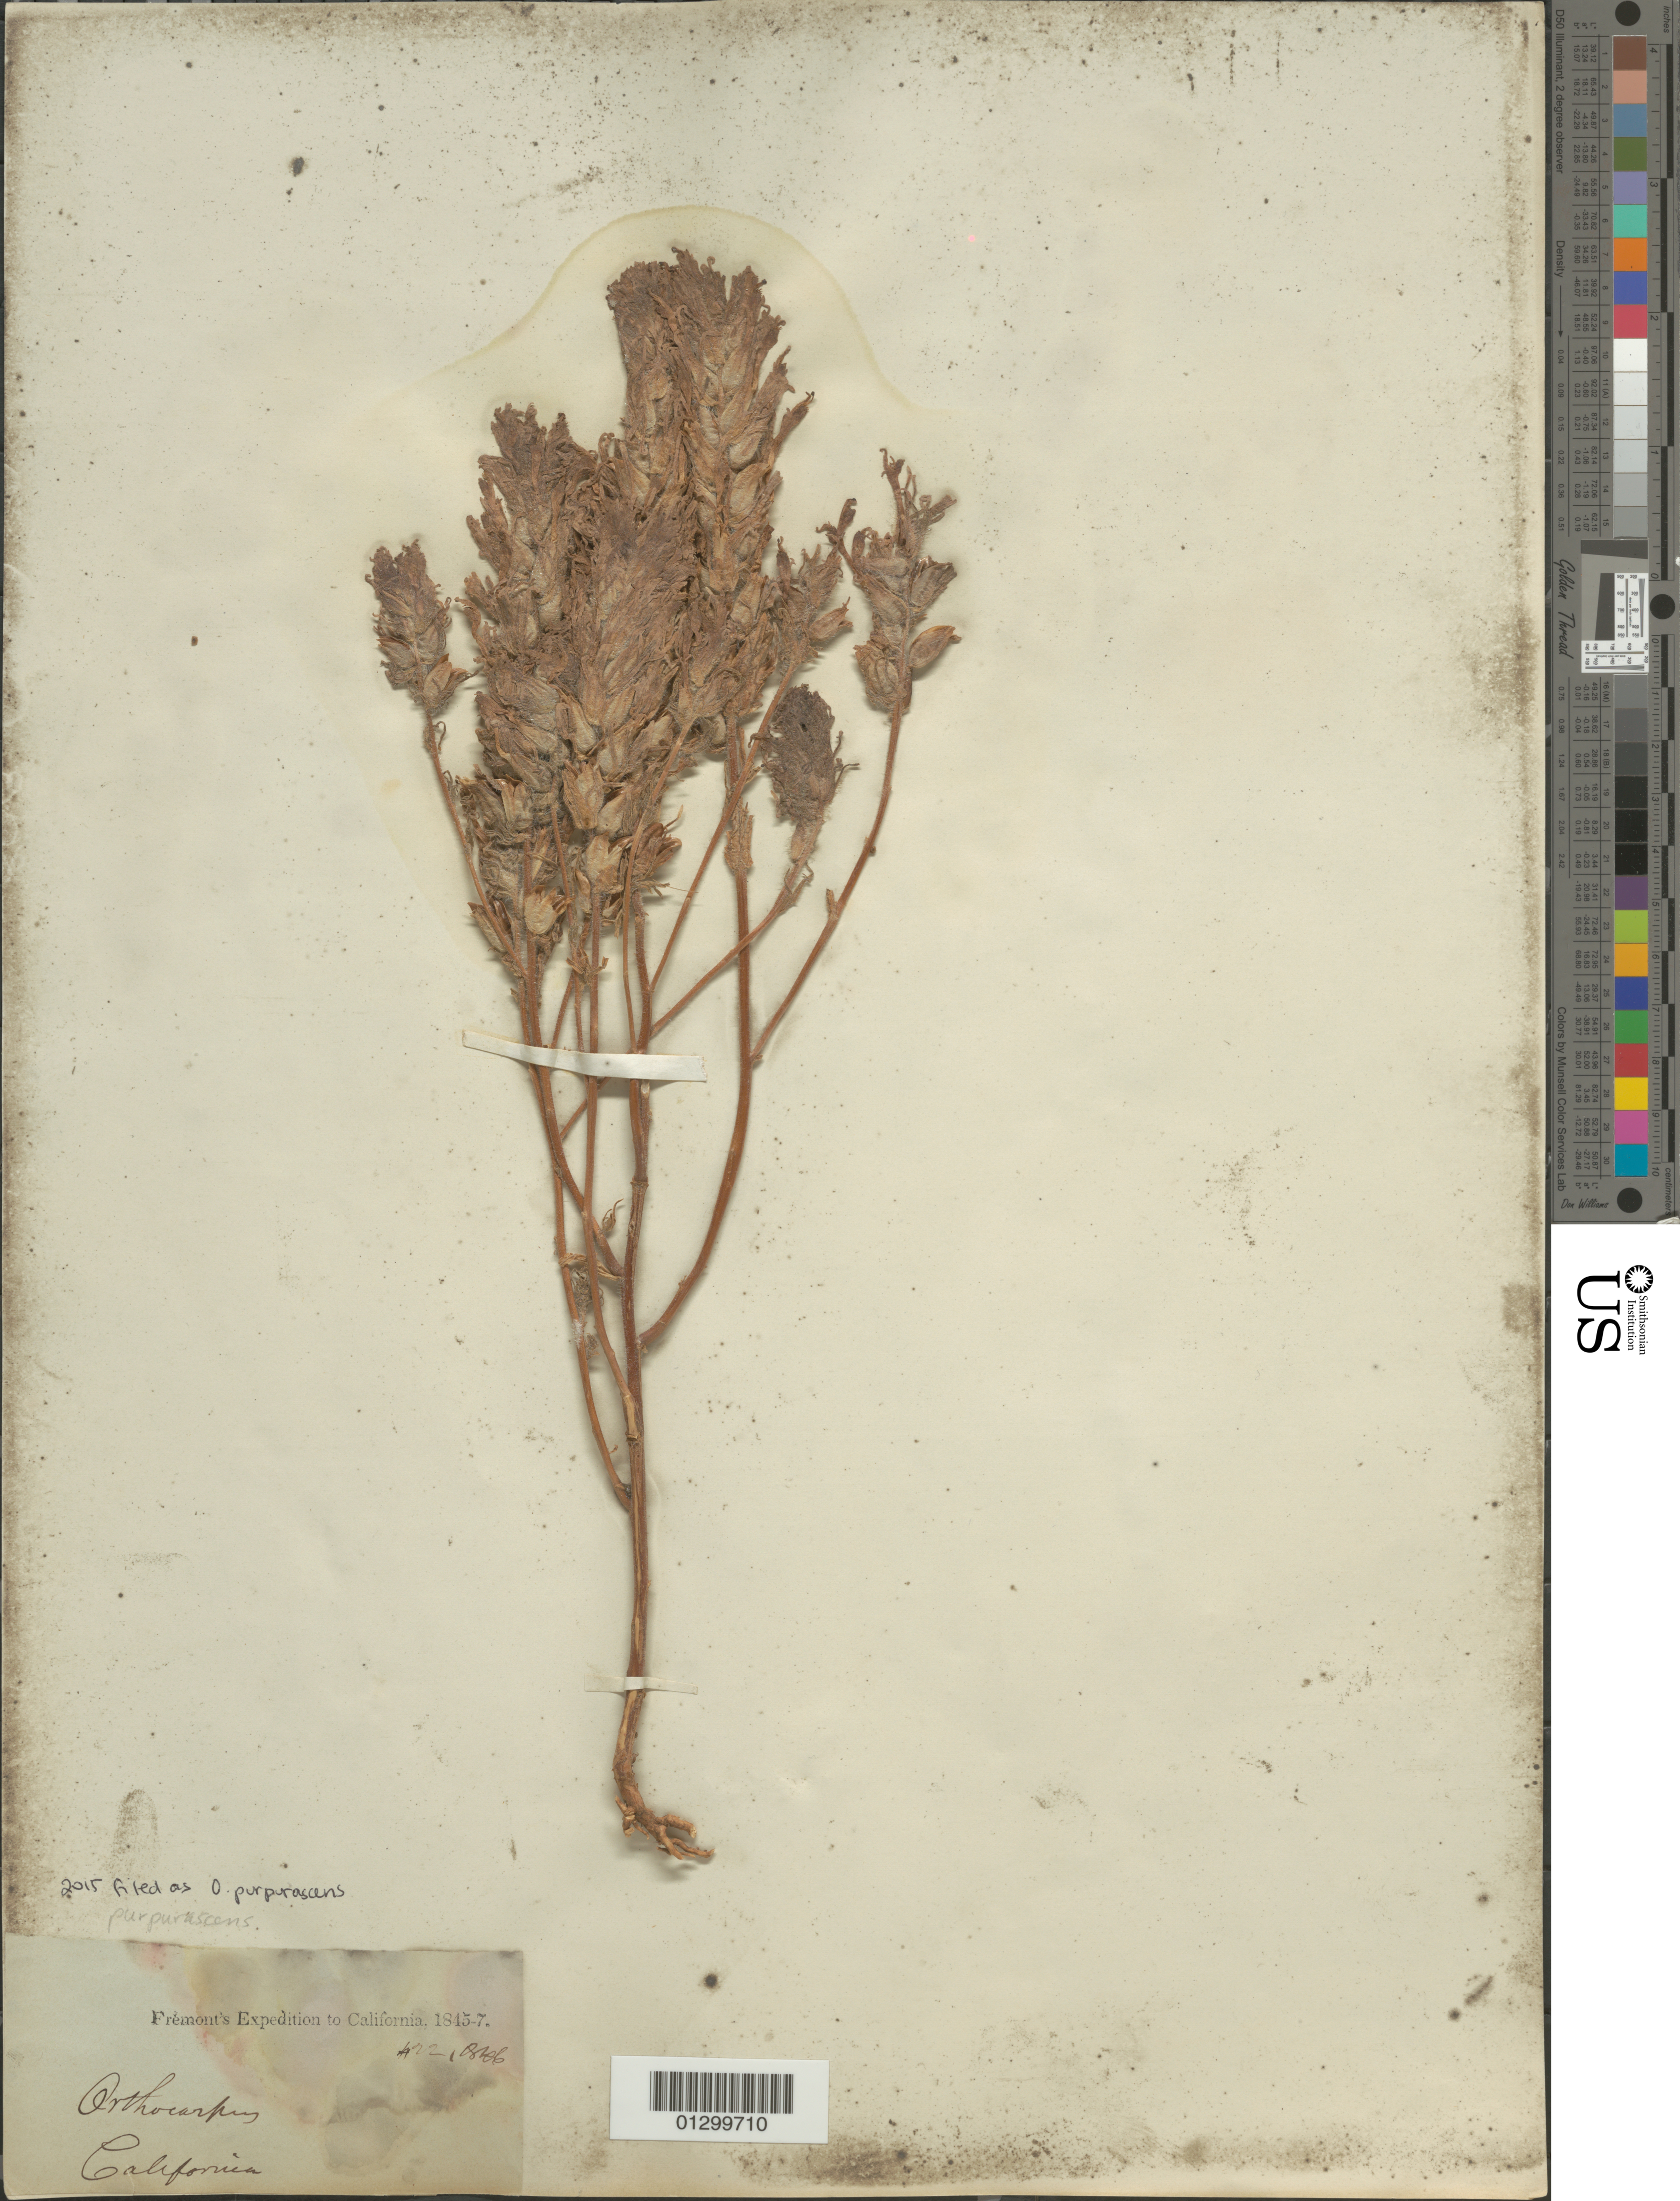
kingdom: Plantae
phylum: Tracheophyta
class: Magnoliopsida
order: Lamiales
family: Orobanchaceae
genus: Orthocarpus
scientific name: Orthocarpus purpurascens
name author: Benth.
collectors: J. C. Frémont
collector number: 422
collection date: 1846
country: United States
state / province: California